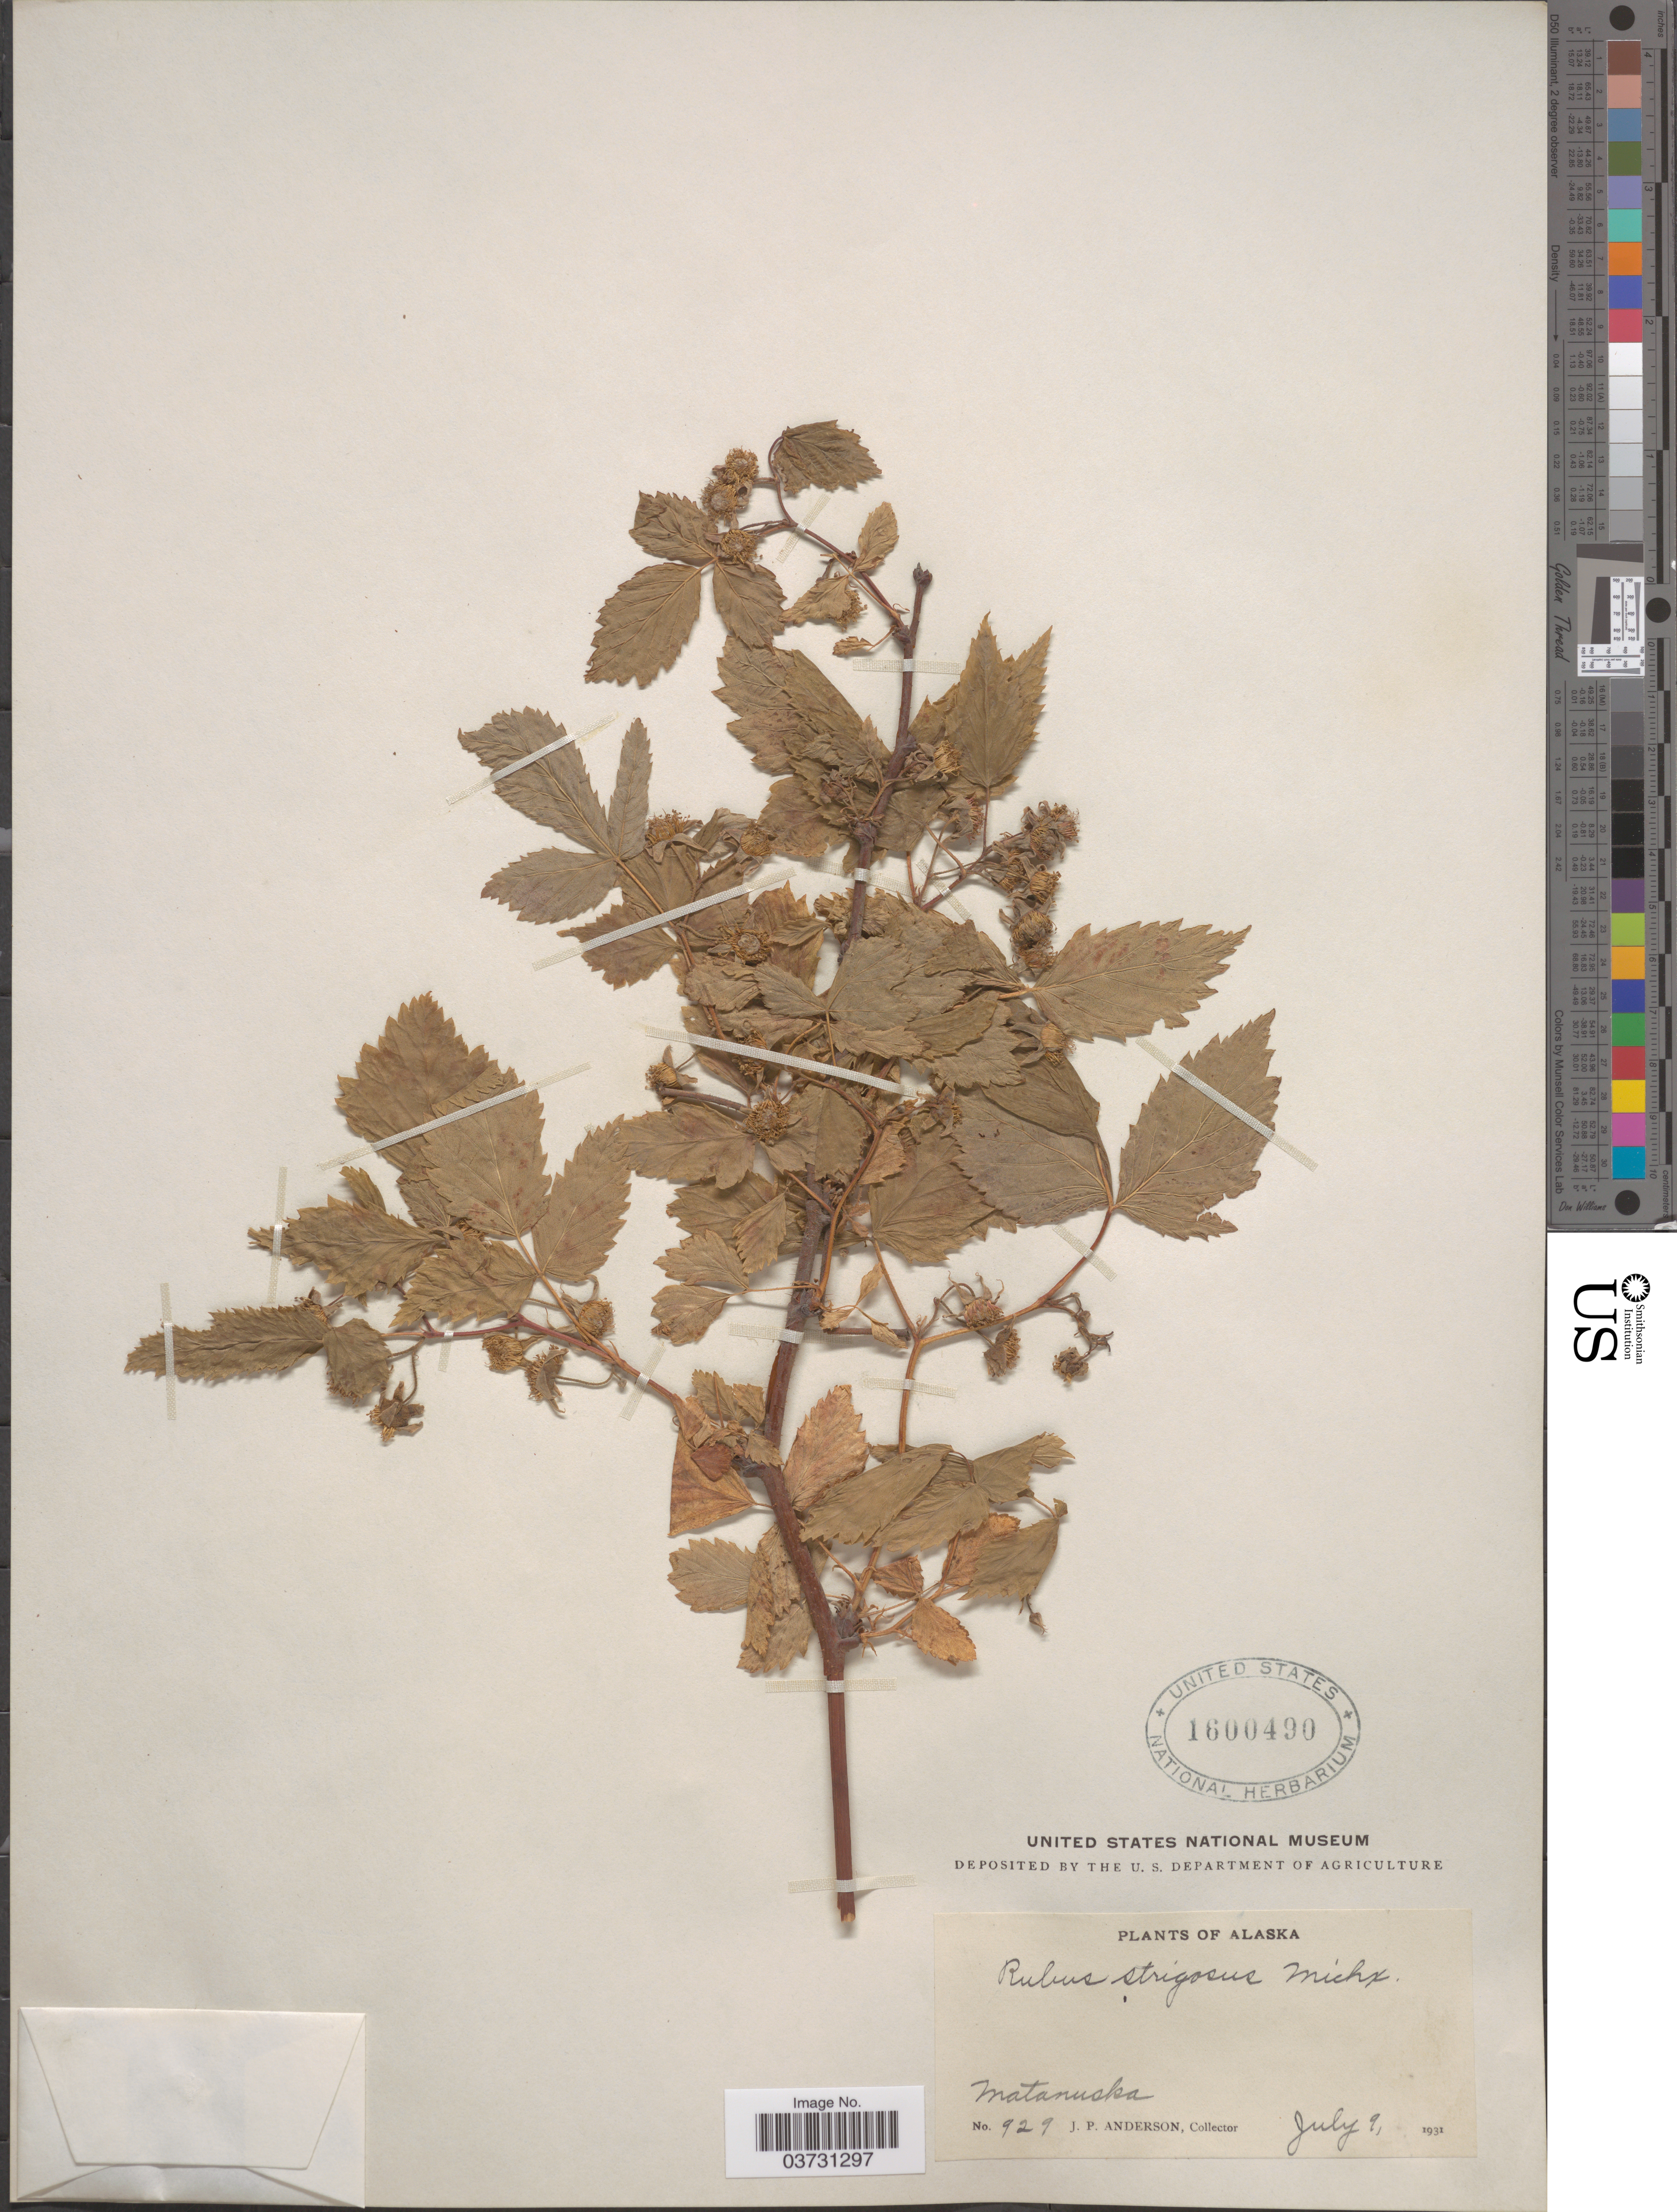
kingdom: Plantae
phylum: Tracheophyta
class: Magnoliopsida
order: Rosales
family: Rosaceae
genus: Rubus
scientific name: Rubus strigosus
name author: Michx.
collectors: J. P. Anderson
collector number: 929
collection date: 1931-07-09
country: United States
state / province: Alaska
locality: Matanuska.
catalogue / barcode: US 1600490